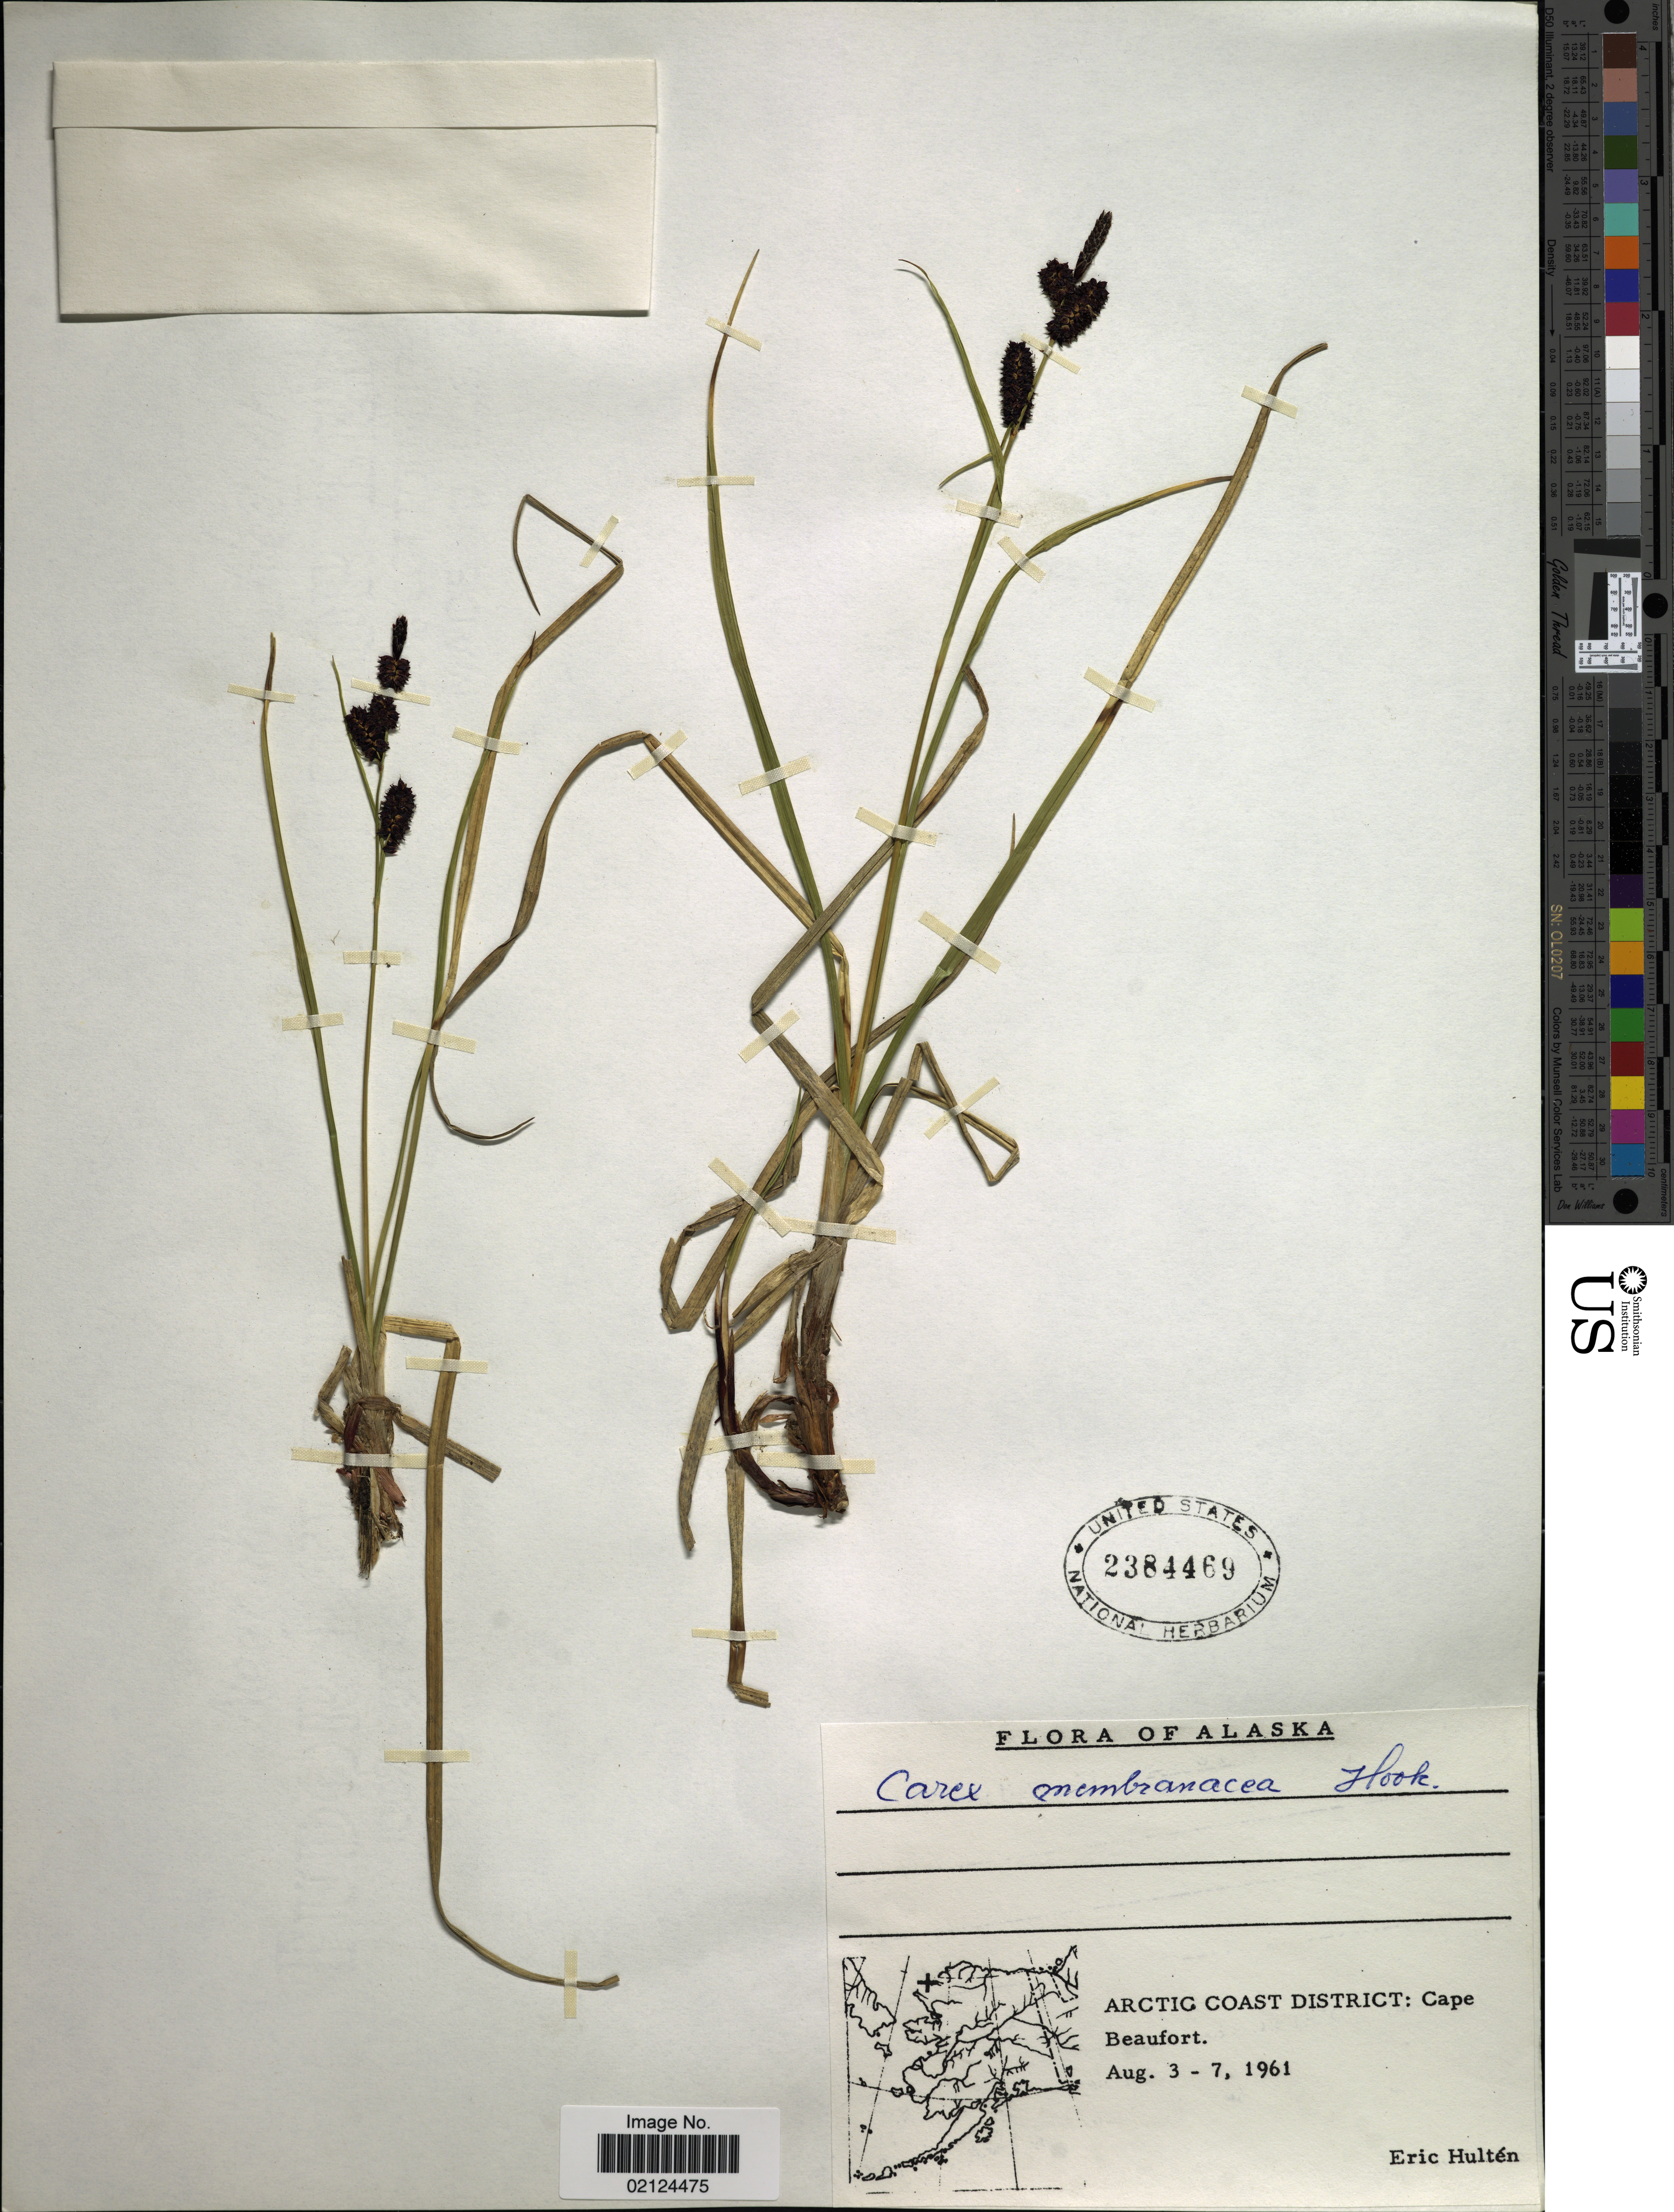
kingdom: Plantae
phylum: Tracheophyta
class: Liliopsida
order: Poales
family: Cyperaceae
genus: Carex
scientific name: Carex membranacea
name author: Hook.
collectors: E. G. Hultén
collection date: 1961-08-03/1961-08-07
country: United States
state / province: Alaska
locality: Arctic Coast District: Cape, Beaufort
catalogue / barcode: US 2384469